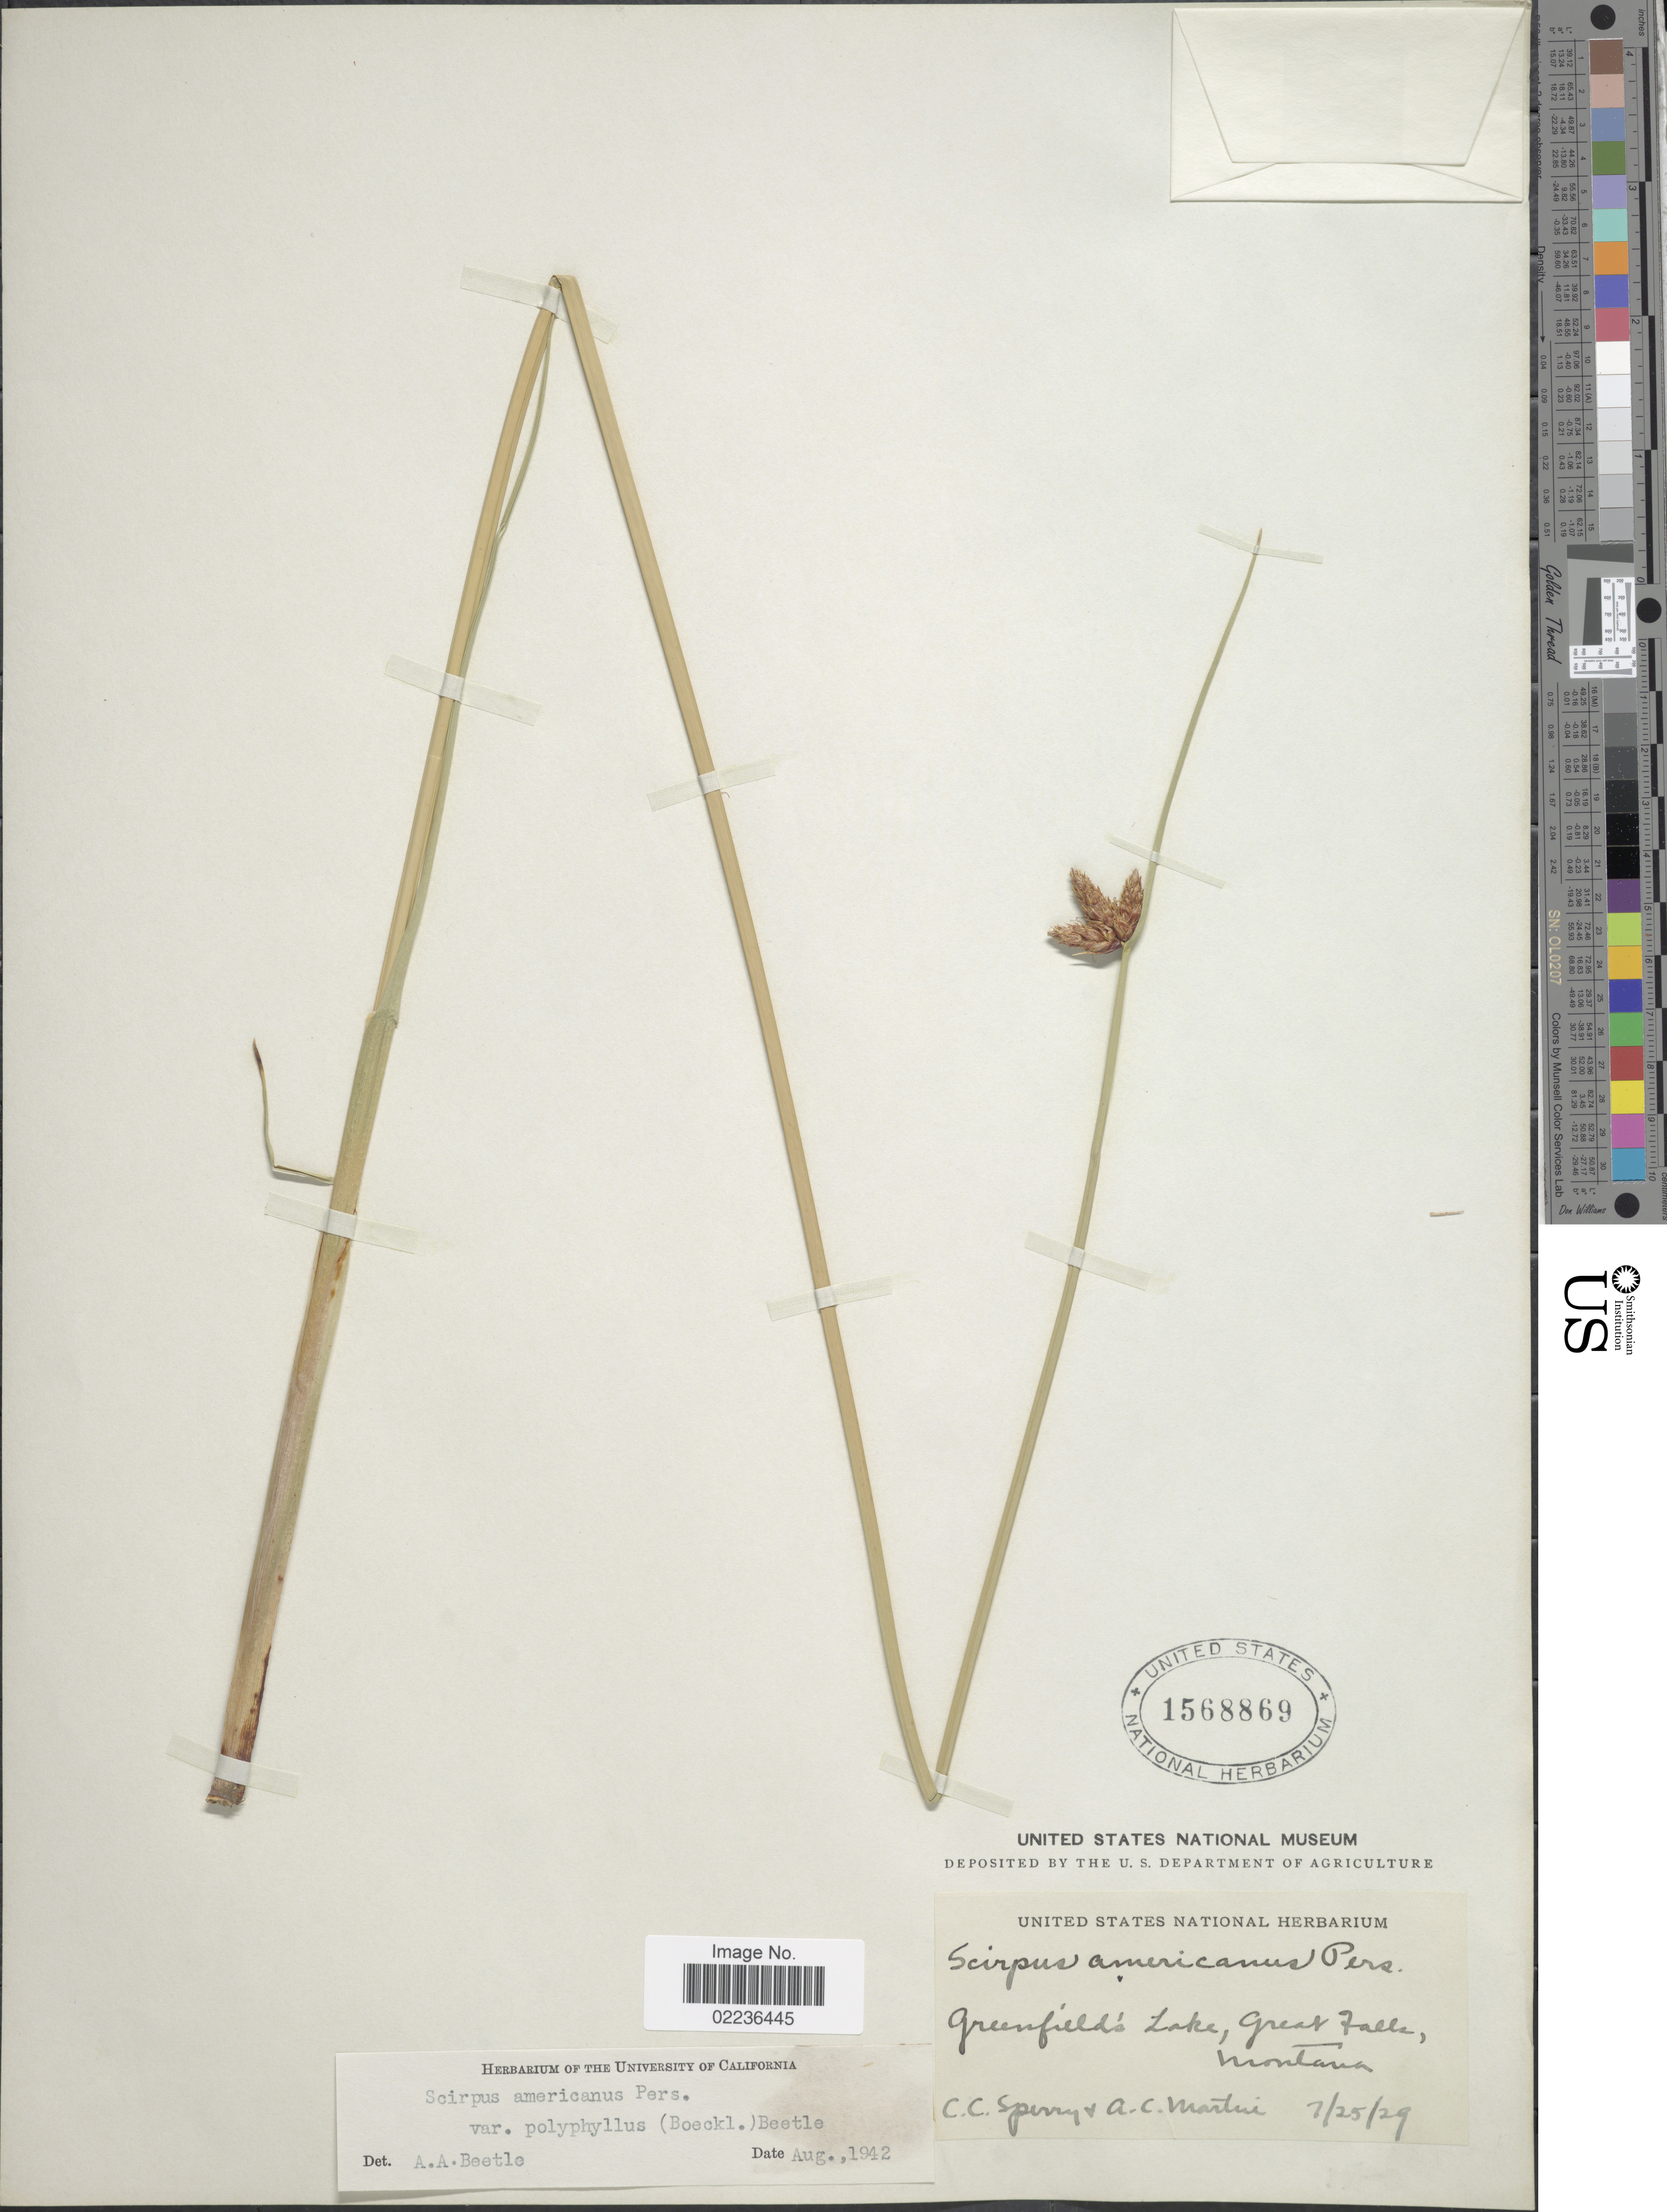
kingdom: Plantae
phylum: Tracheophyta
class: Liliopsida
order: Poales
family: Cyperaceae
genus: Schoenoplectus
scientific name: Schoenoplectus pungens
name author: (Vahl) Palla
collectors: C. C. Sperry & A. C. Martin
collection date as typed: Transcribed d/m/y: 25/7/29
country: United States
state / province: Montana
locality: Greenfield's Lake, Greek Falls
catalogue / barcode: US 1568869